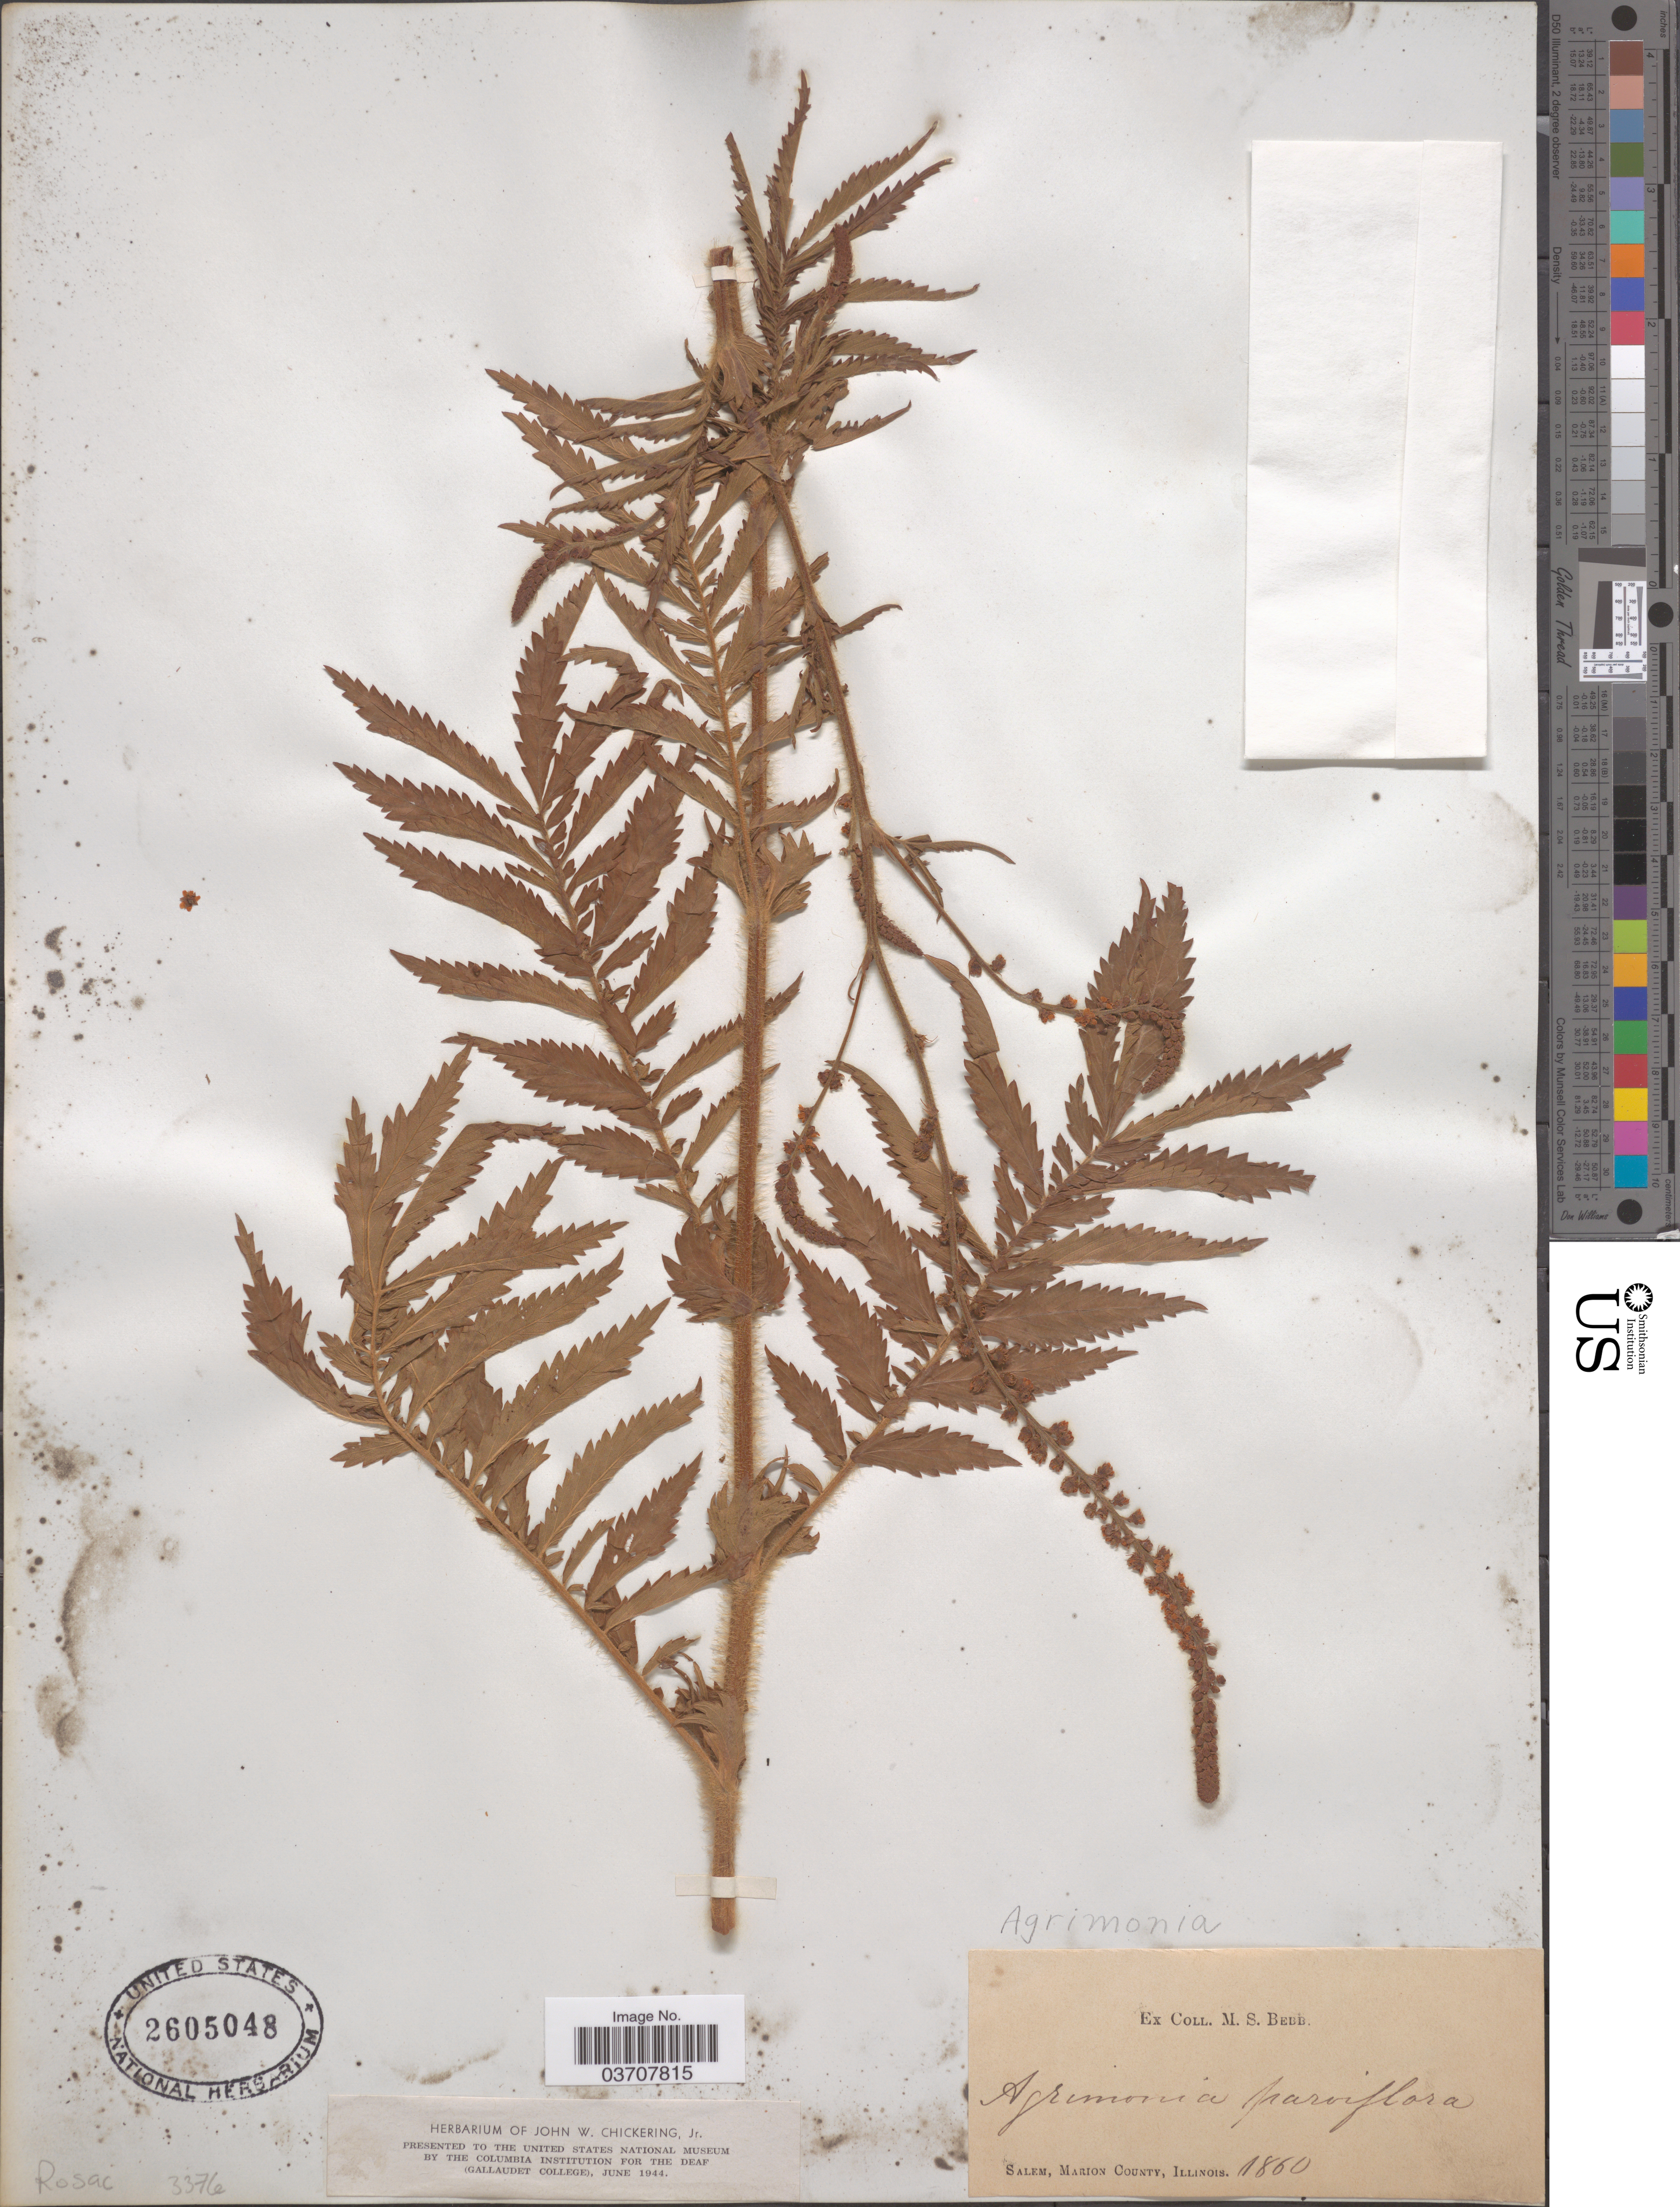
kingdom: Plantae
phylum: Tracheophyta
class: Magnoliopsida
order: Rosales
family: Rosaceae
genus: Agrimonia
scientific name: Agrimonia parviflora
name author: Aiton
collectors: ex Herb. M. S. Bebb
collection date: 1860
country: United States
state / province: Illinois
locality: Salem, Marion County.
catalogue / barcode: US 2605048